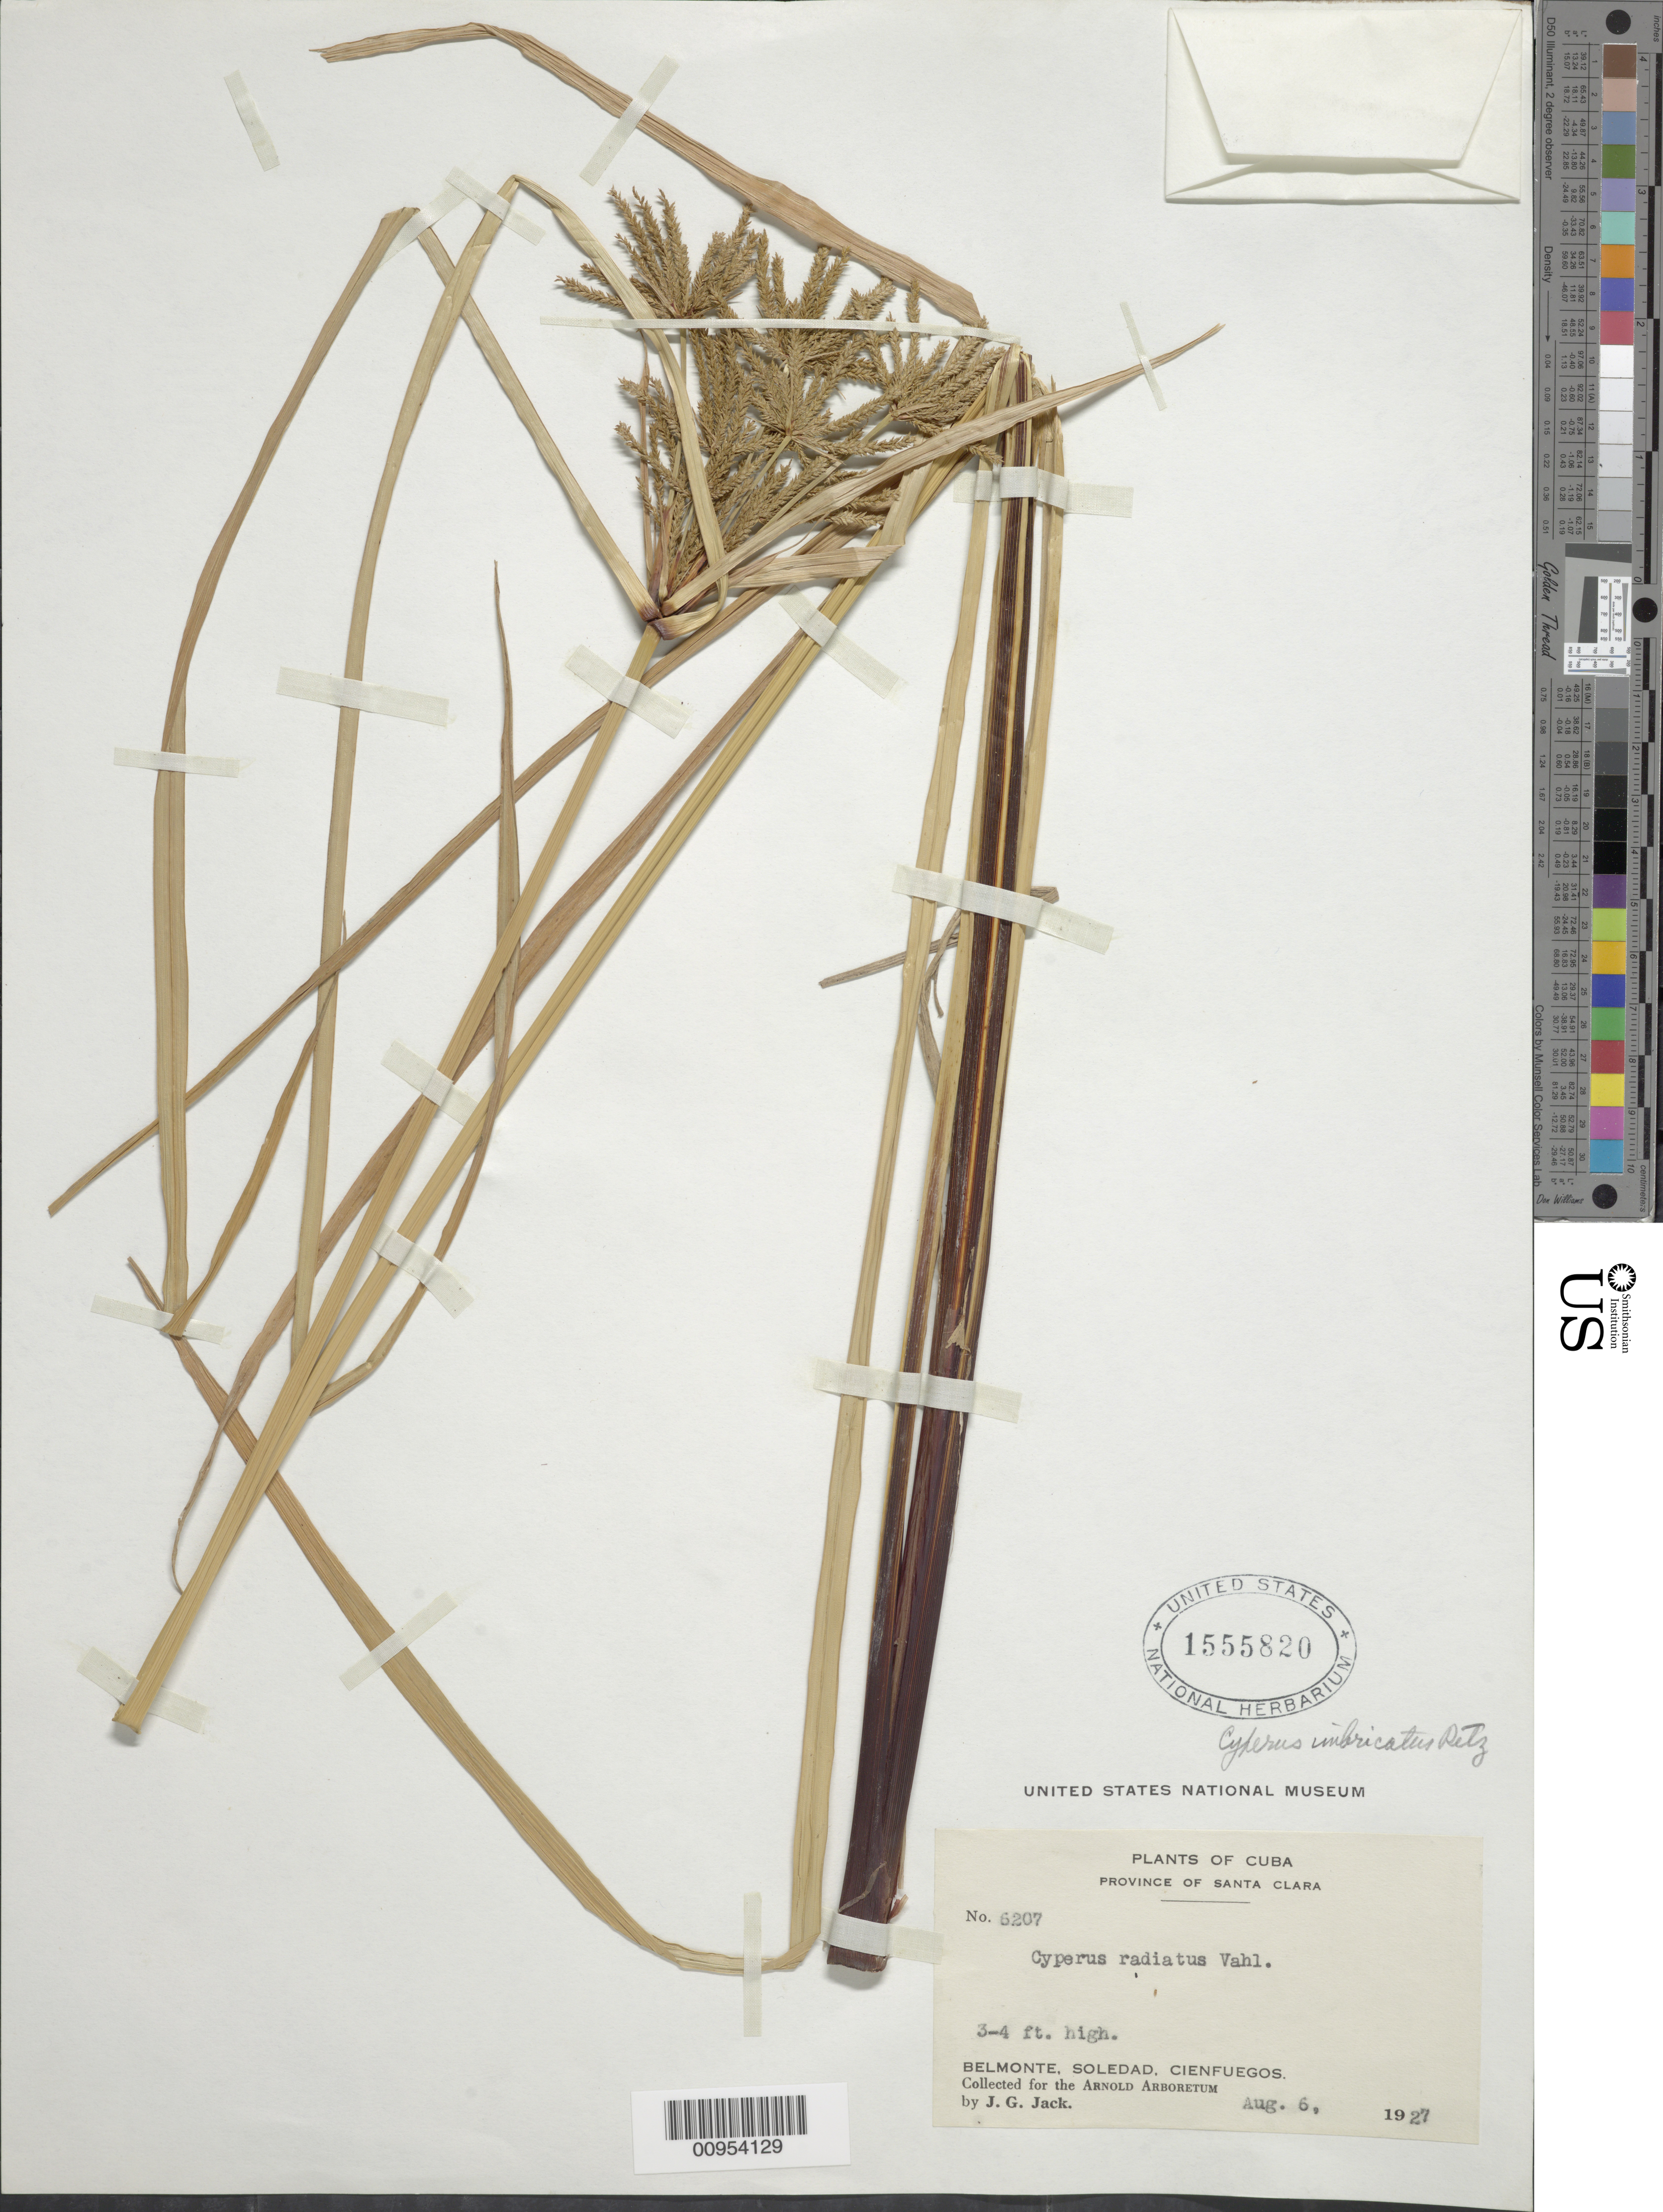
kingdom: Plantae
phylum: Tracheophyta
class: Liliopsida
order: Poales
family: Cyperaceae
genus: Cyperus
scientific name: Cyperus imbricatus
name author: Retz.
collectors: J. G. Jack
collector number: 6207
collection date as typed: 06 Aug 1927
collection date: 1927-08-06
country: Cuba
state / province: Cienfuegos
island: Cuba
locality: Belmonte, Soledad, Cienfuegos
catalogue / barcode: US 1555820